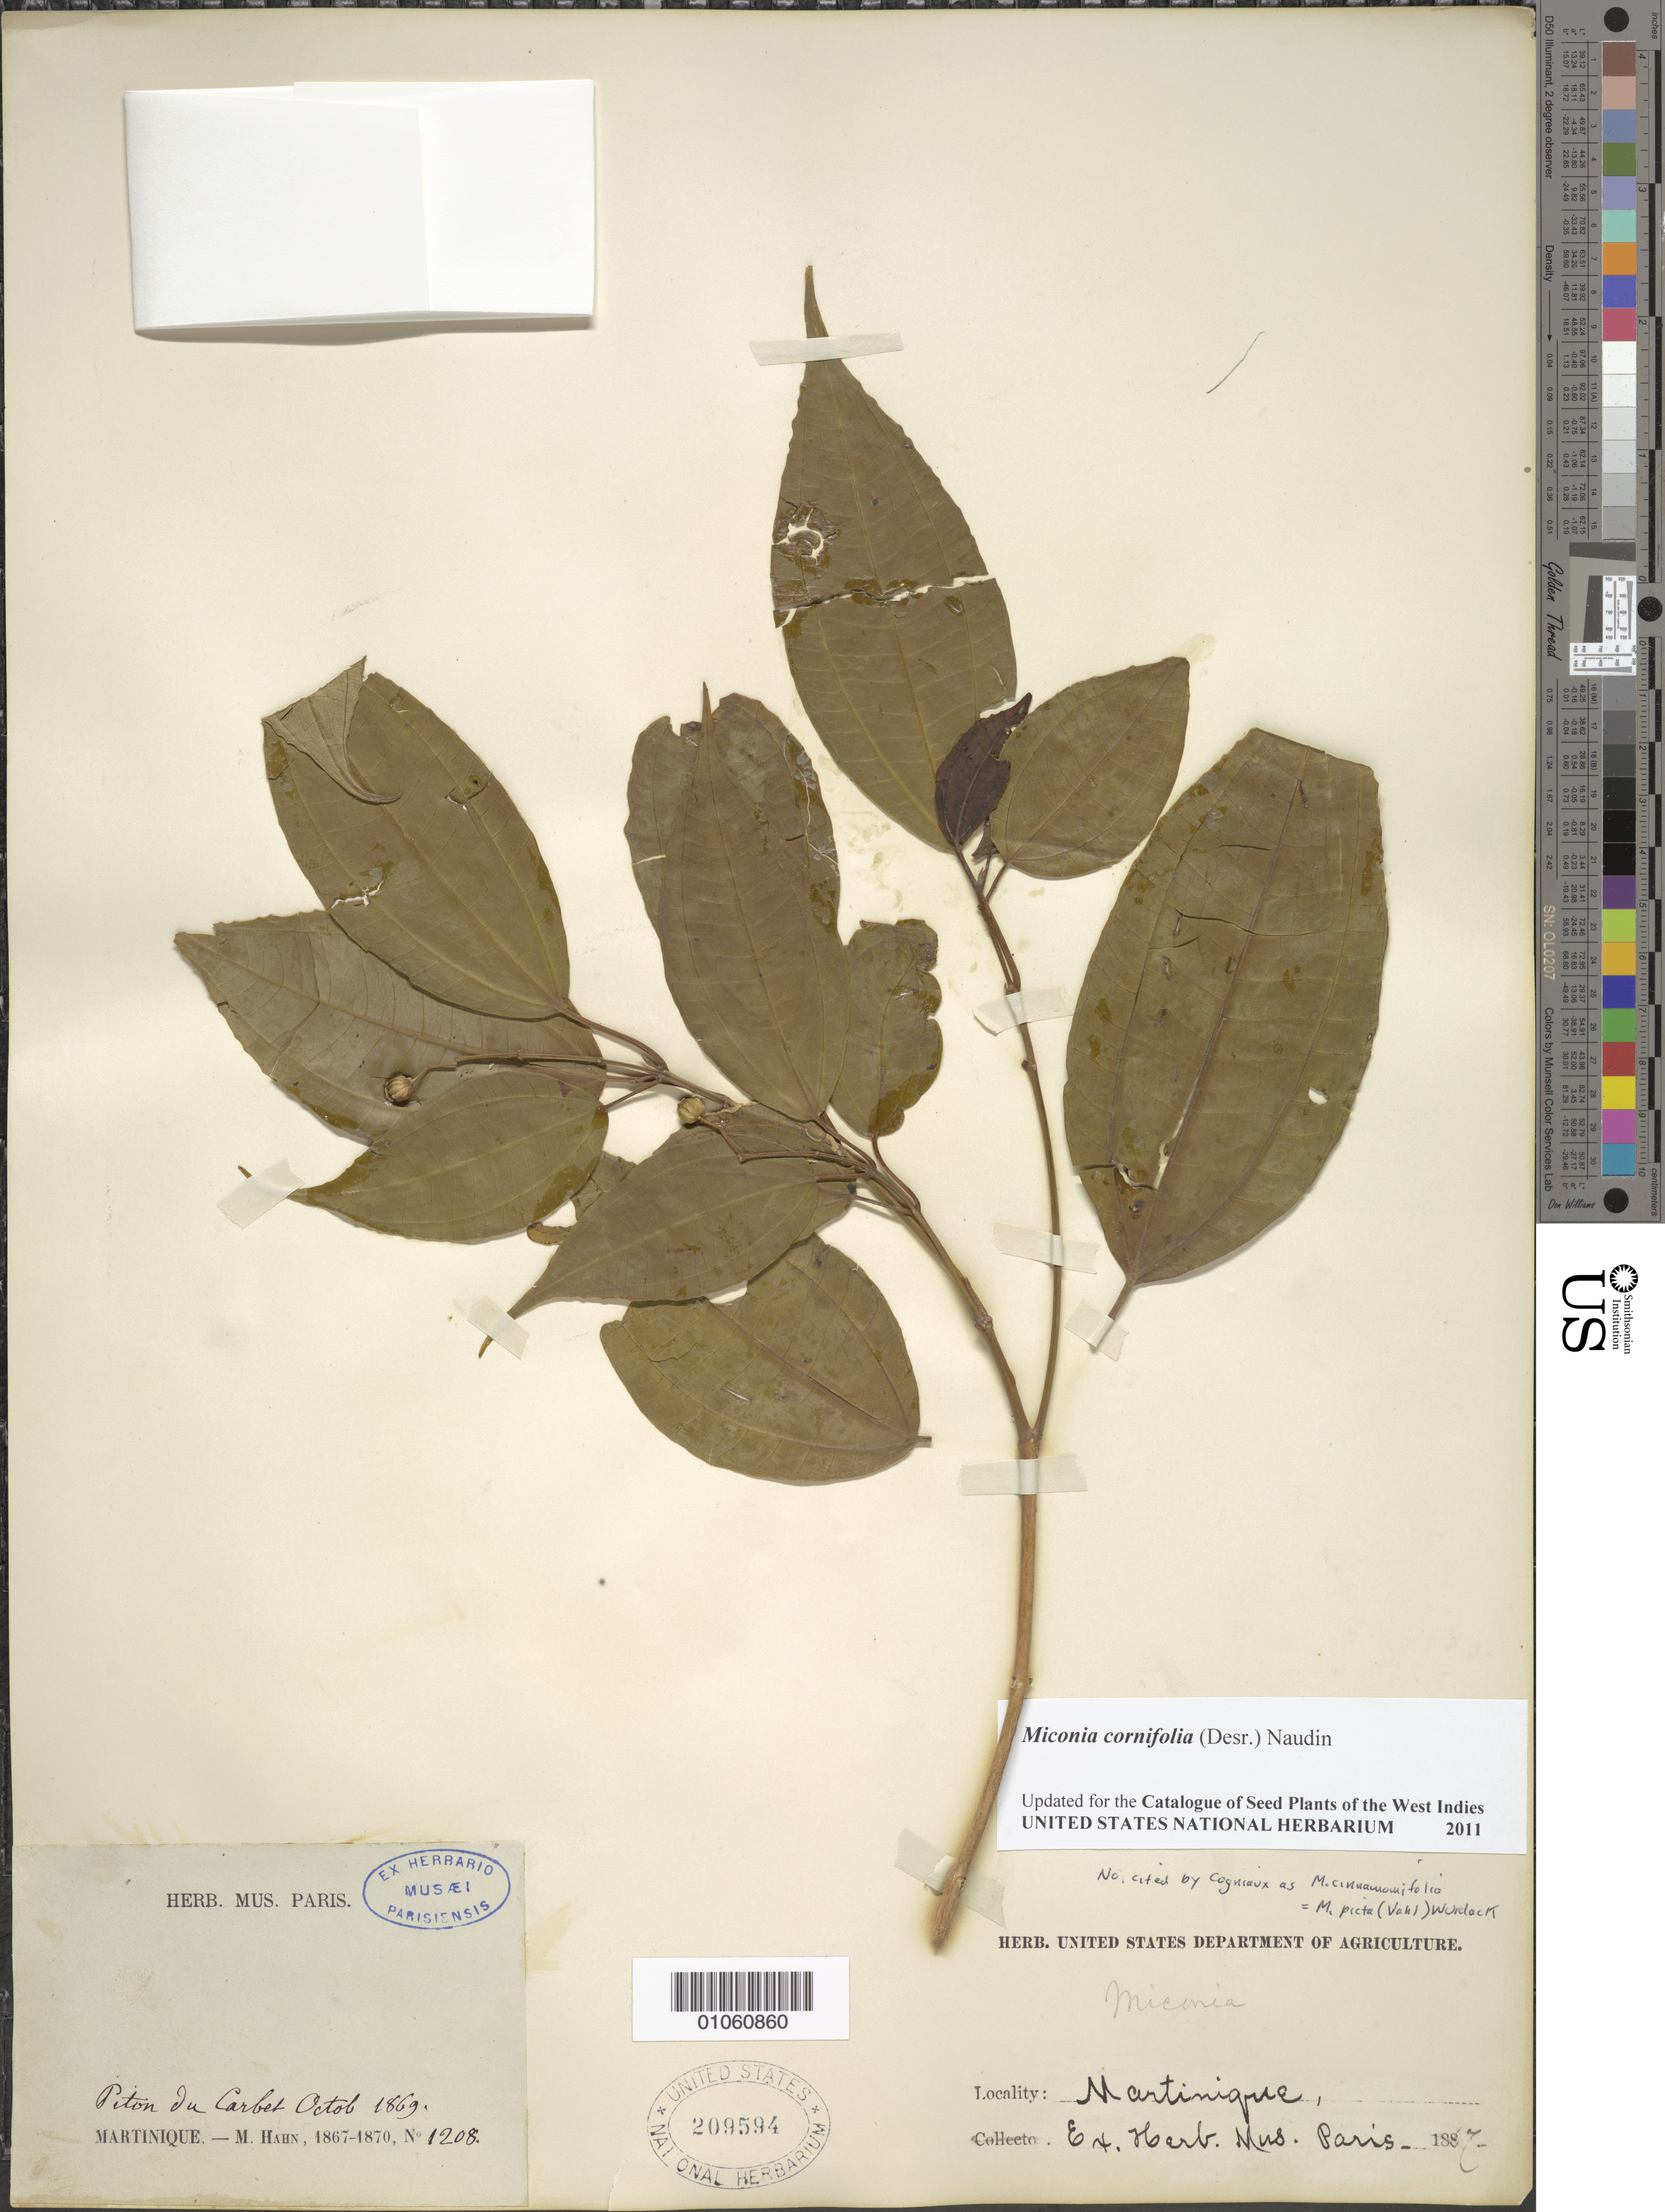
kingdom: Plantae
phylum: Tracheophyta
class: Magnoliopsida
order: Myrtales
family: Melastomataceae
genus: Miconia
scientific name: Miconia cornifolia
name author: (Desr.) Naudin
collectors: M. Hahn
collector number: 1208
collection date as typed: Oct 1869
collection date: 1869-10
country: Martinique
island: Martinique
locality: Piton du Carbet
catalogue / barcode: US 209594